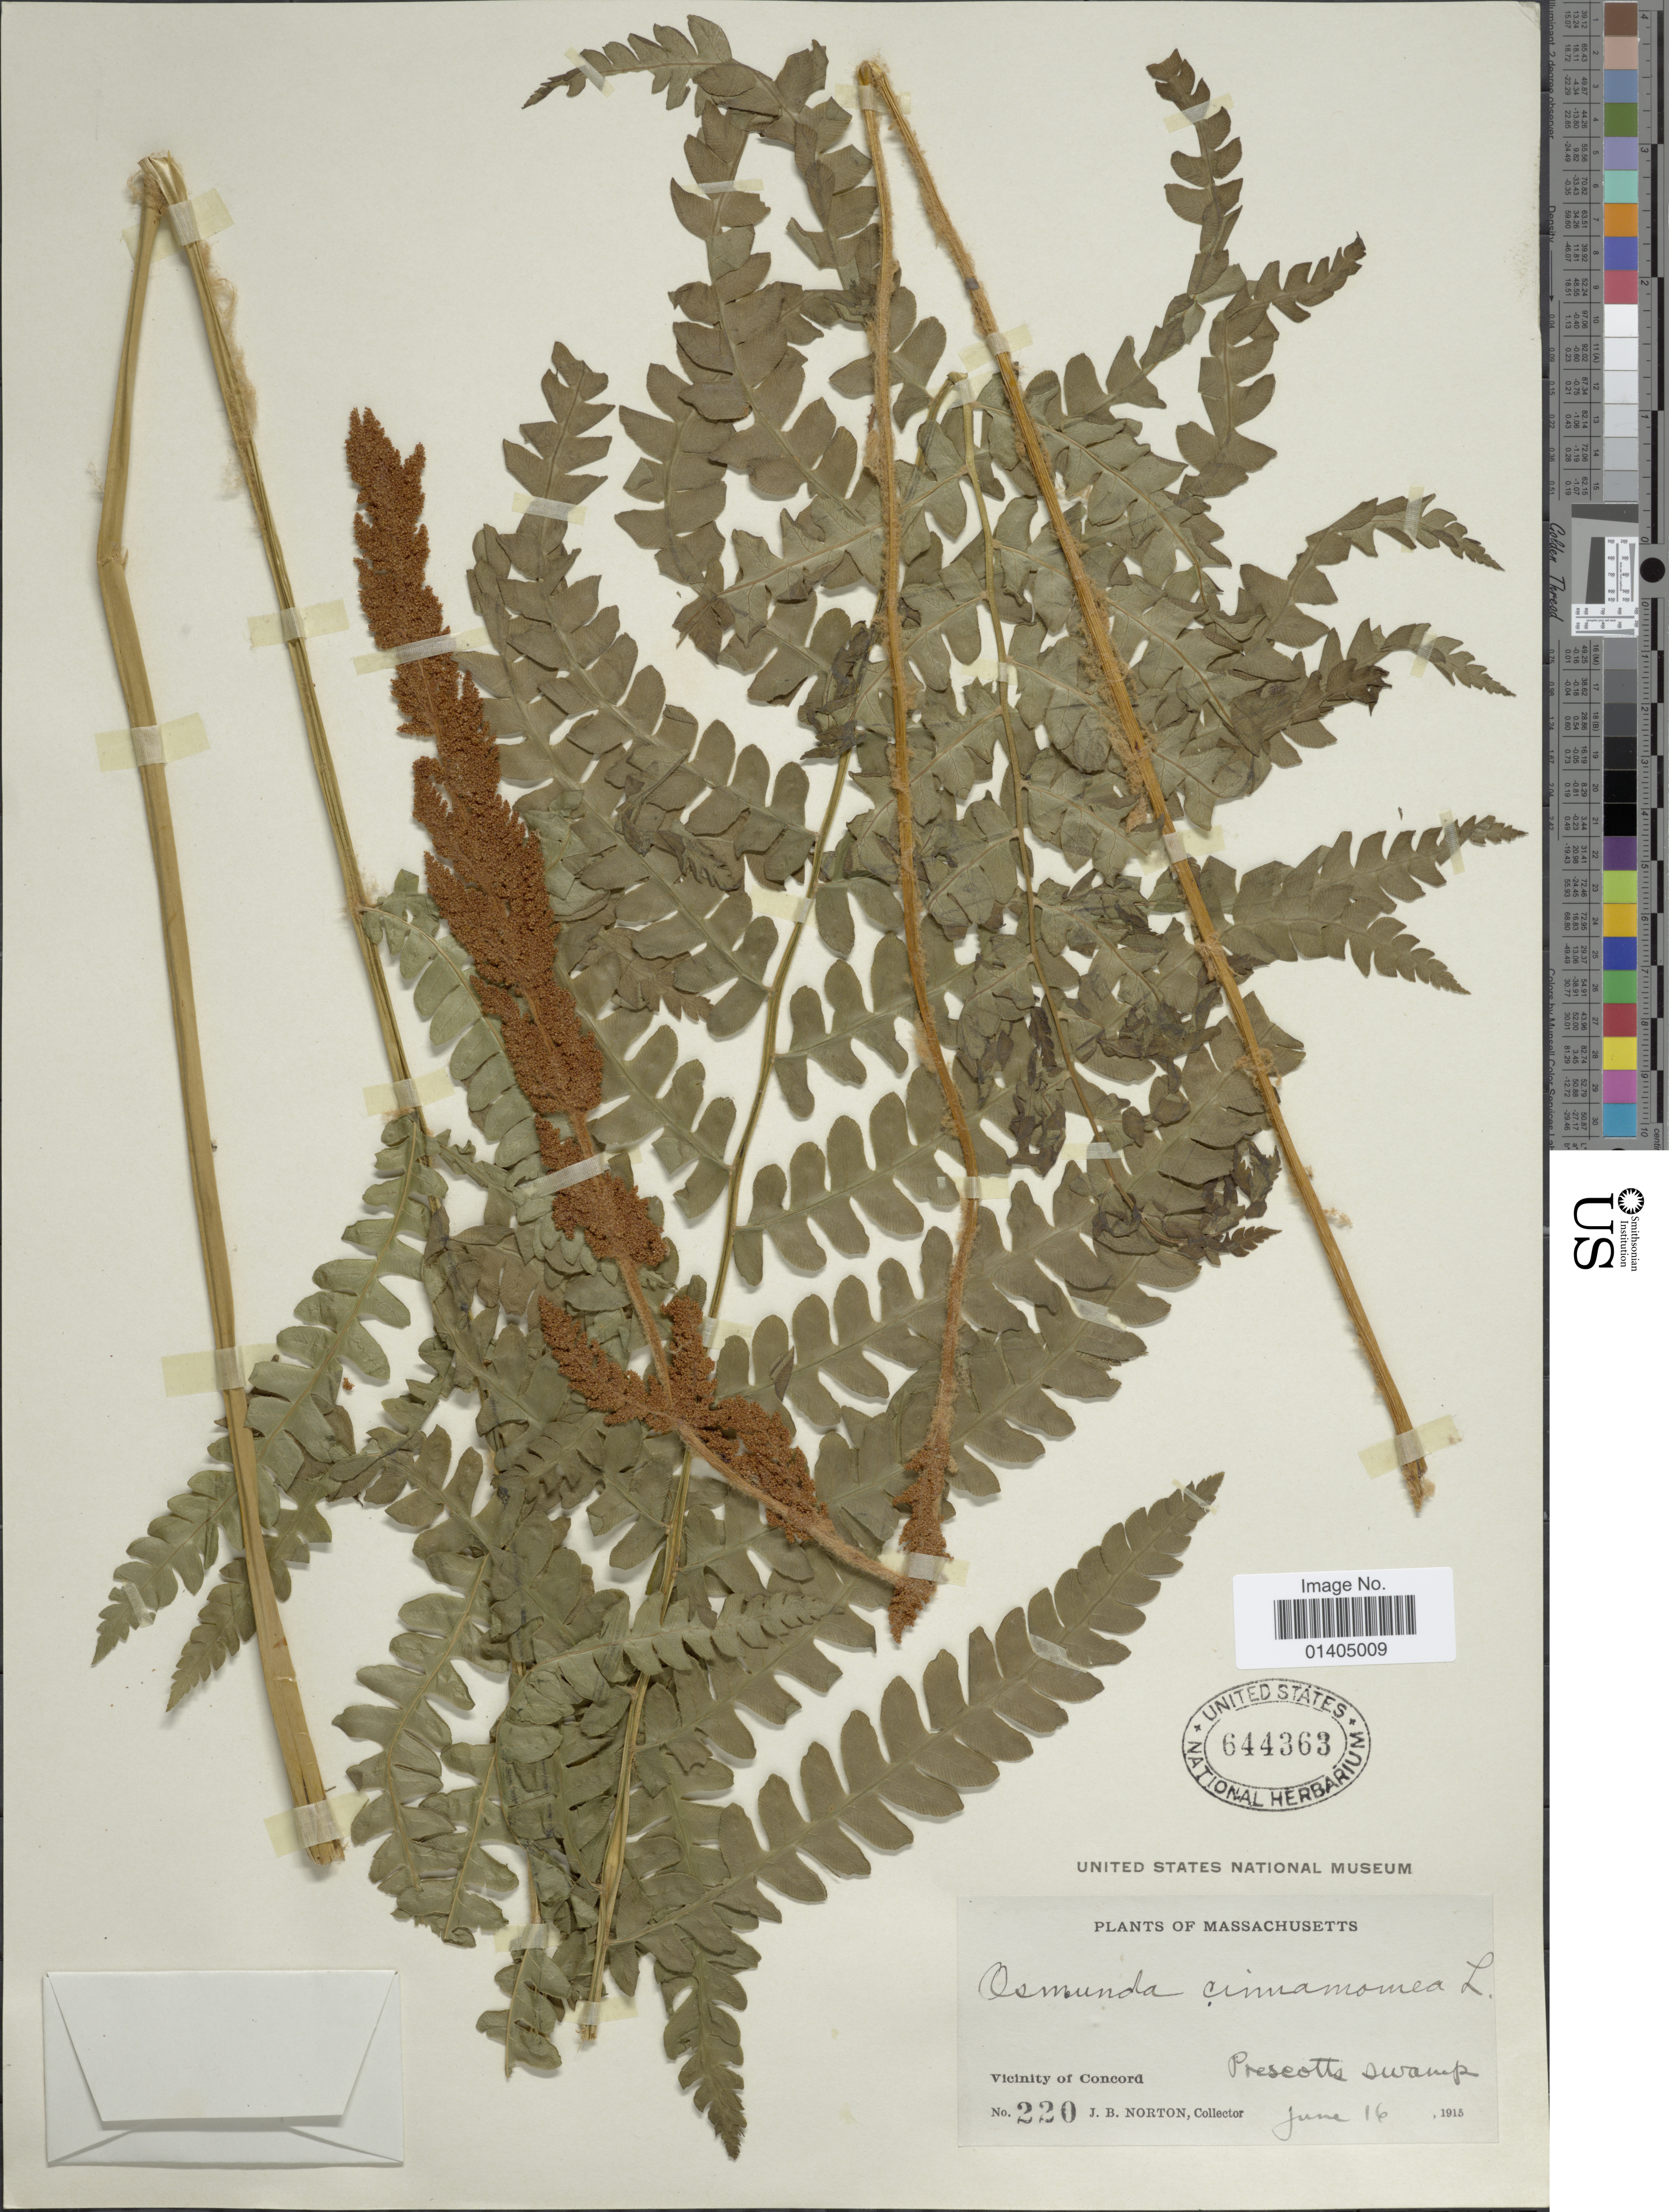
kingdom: Plantae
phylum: Tracheophyta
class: Polypodiopsida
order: Osmundales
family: Osmundaceae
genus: Osmundastrum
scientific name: Osmundastrum cinnamomeum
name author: (L.) C. Presl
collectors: J. B. Norton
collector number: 220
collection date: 1915-06-16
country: United States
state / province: Massachusetts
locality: Vicinity of Concord, Prescotts swamp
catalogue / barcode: US 644363